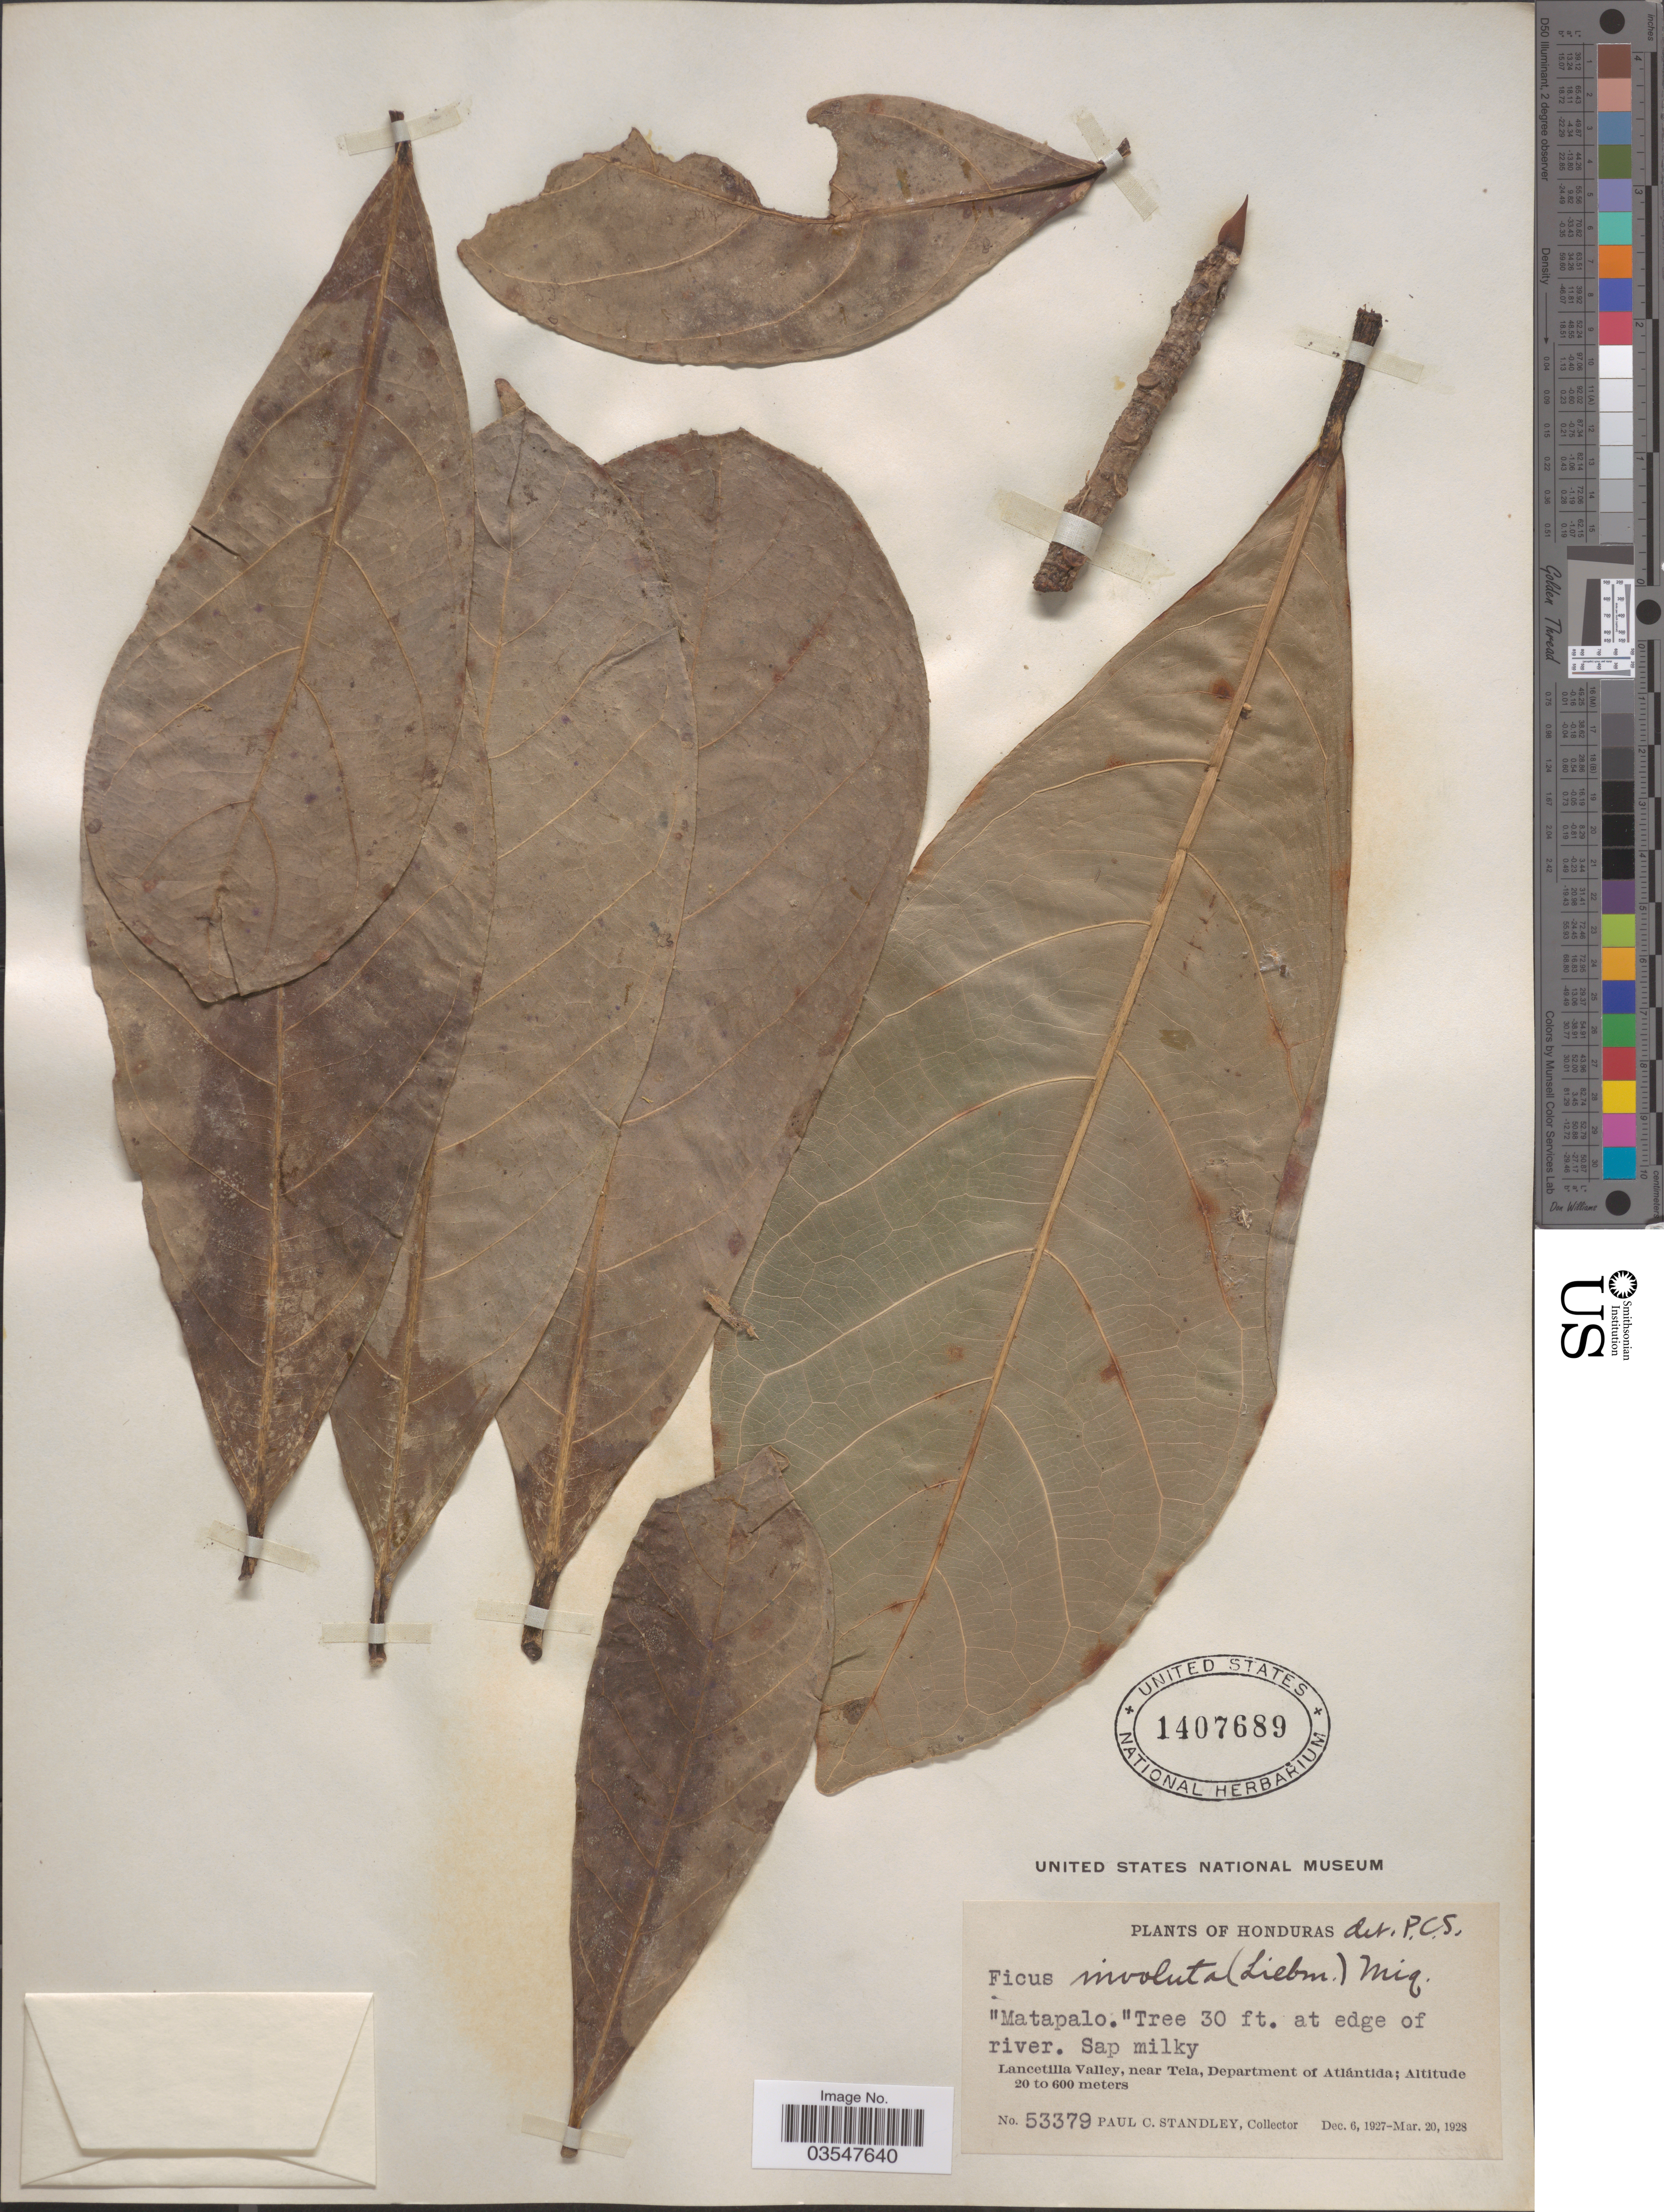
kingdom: Plantae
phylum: Tracheophyta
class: Magnoliopsida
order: Rosales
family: Moraceae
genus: Ficus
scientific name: Ficus obtusifolia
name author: Kunth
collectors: P. C. Standley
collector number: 53379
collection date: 1927-12-06/1928-03-20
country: Honduras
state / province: Atlantida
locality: Lancetilla Valley, near Tela, Department of Atlántida.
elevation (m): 20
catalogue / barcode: US 1407689